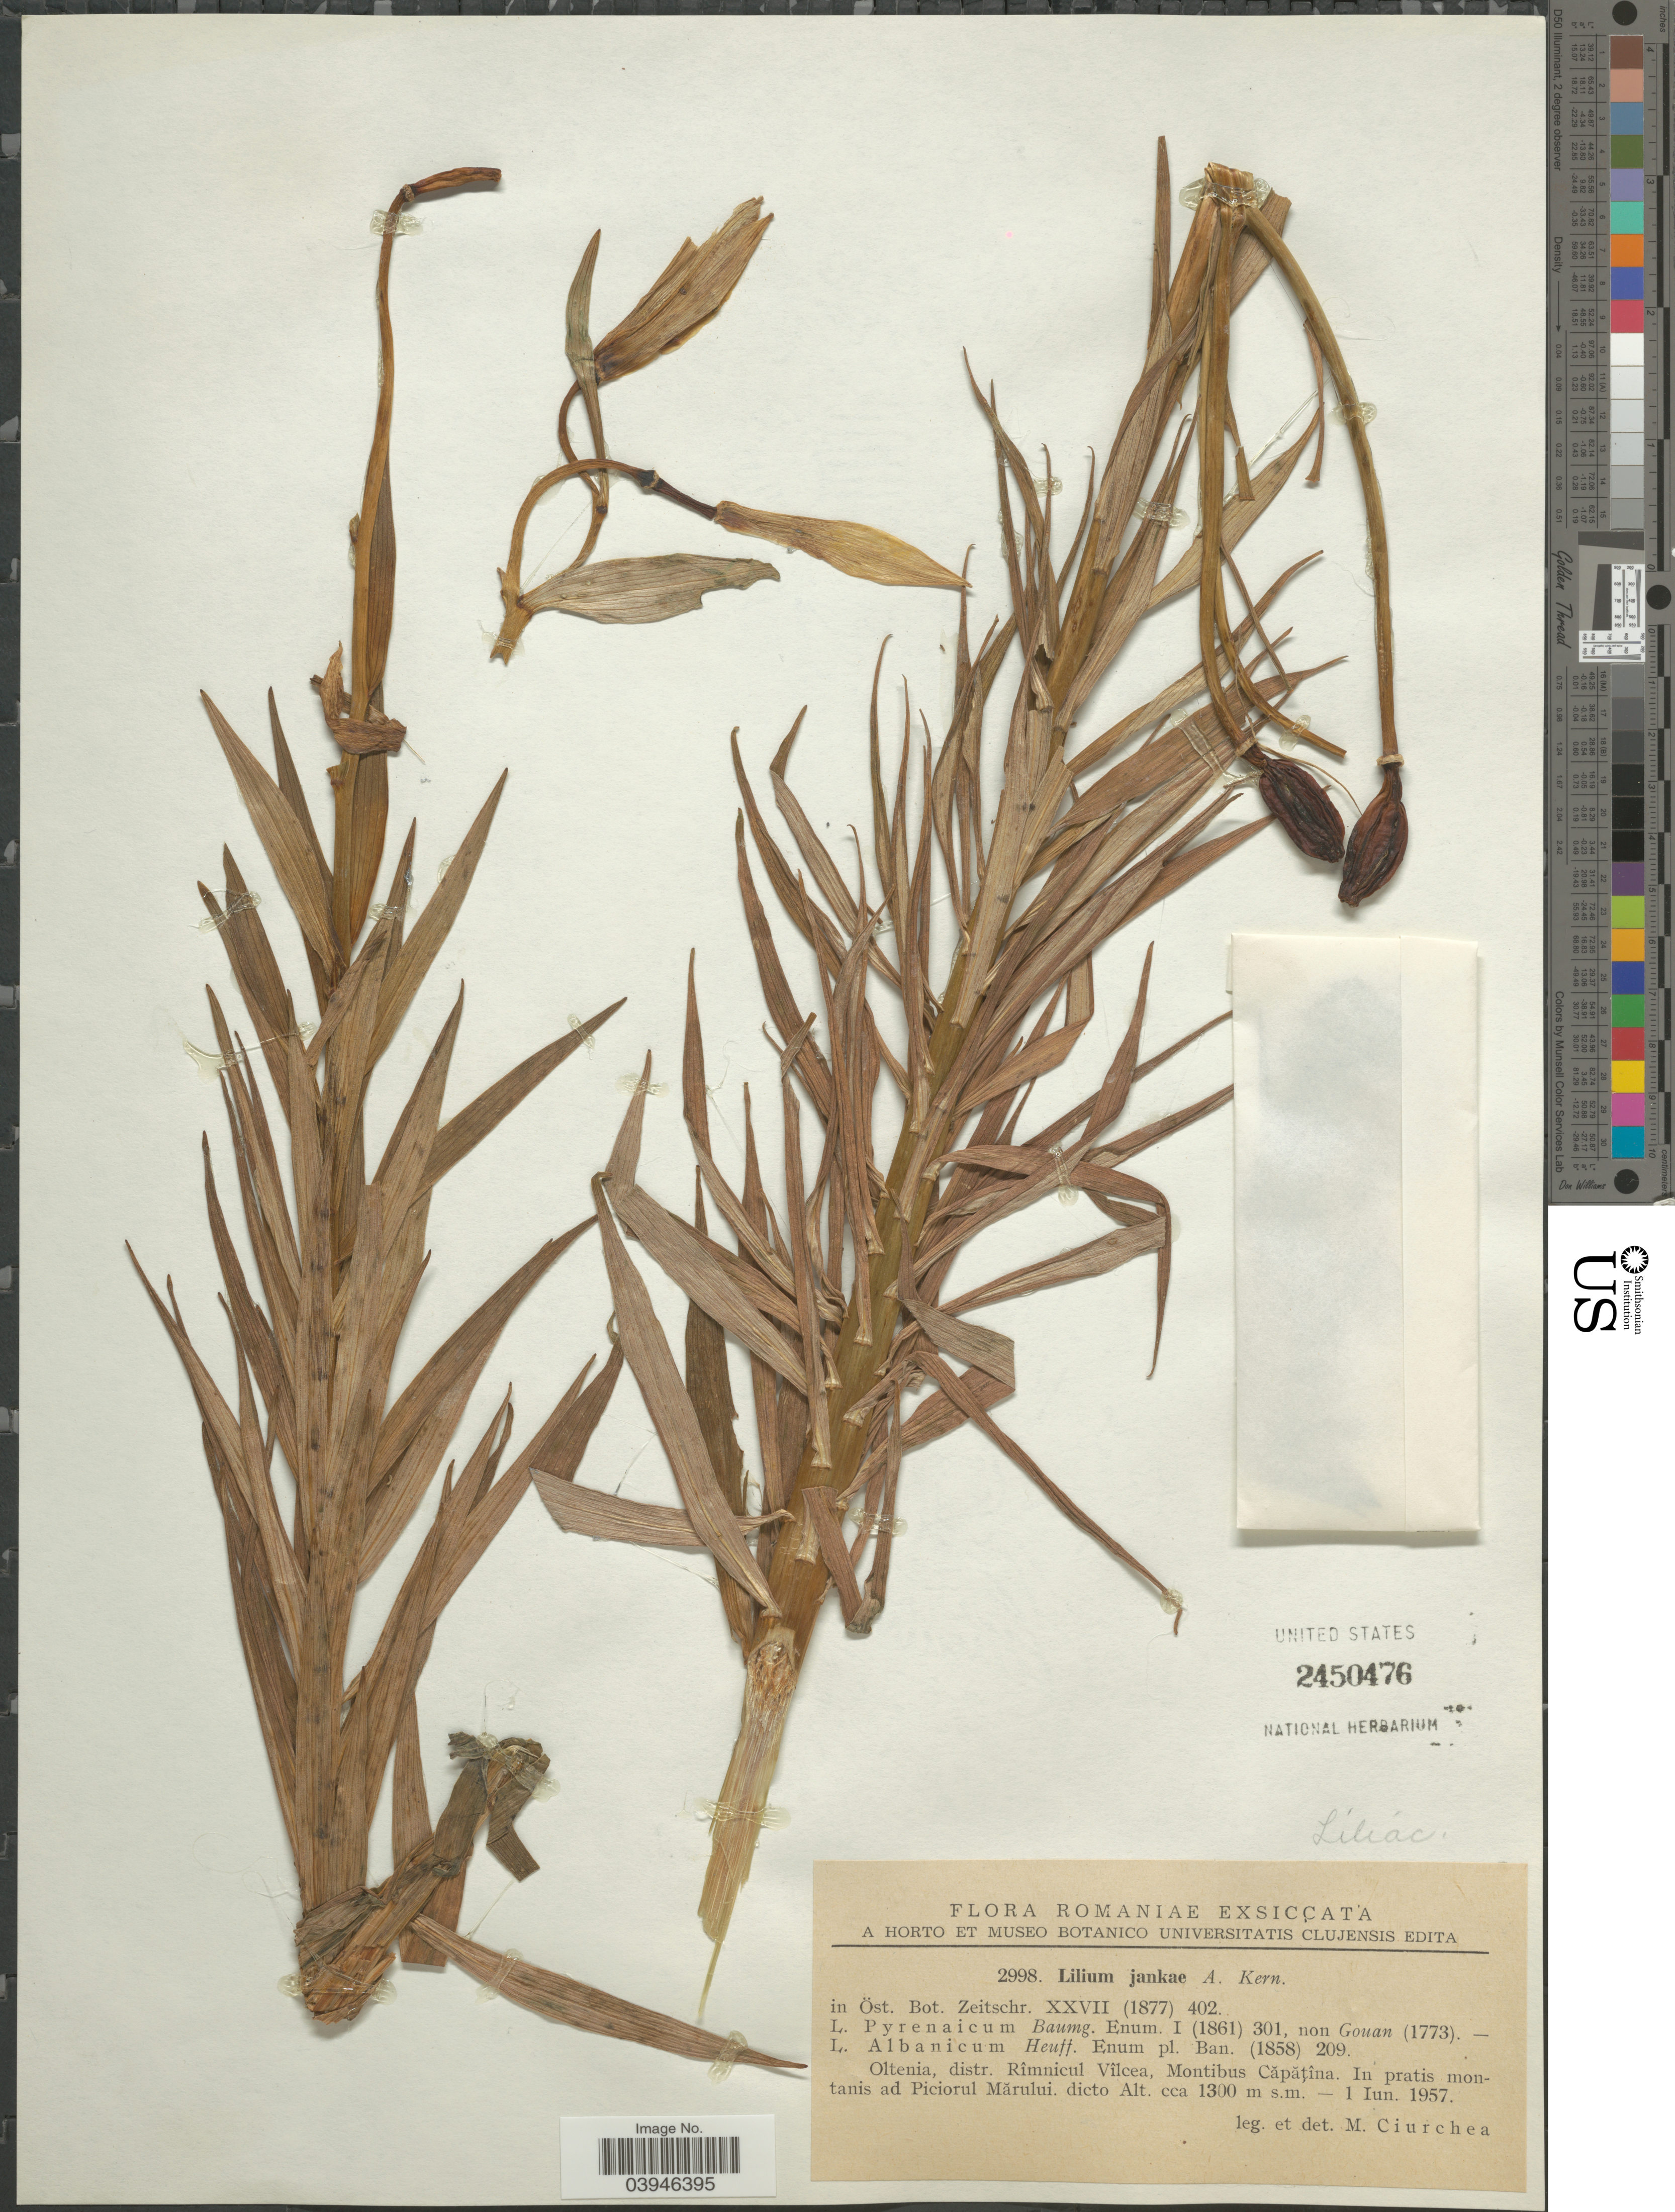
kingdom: Plantae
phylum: Tracheophyta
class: Liliopsida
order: Liliales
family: Liliaceae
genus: Lilium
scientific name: Lilium jankae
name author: A. Kern.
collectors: M. Ciurchea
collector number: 2998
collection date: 1957-06-01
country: Romania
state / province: Vilcea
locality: Romaniae. Oltenia, distr. Rîmnicul Vîlcea, Montibus Căpătîna. In pratis montanis ad Piciorul Mărului.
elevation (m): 1300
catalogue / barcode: US 2450476